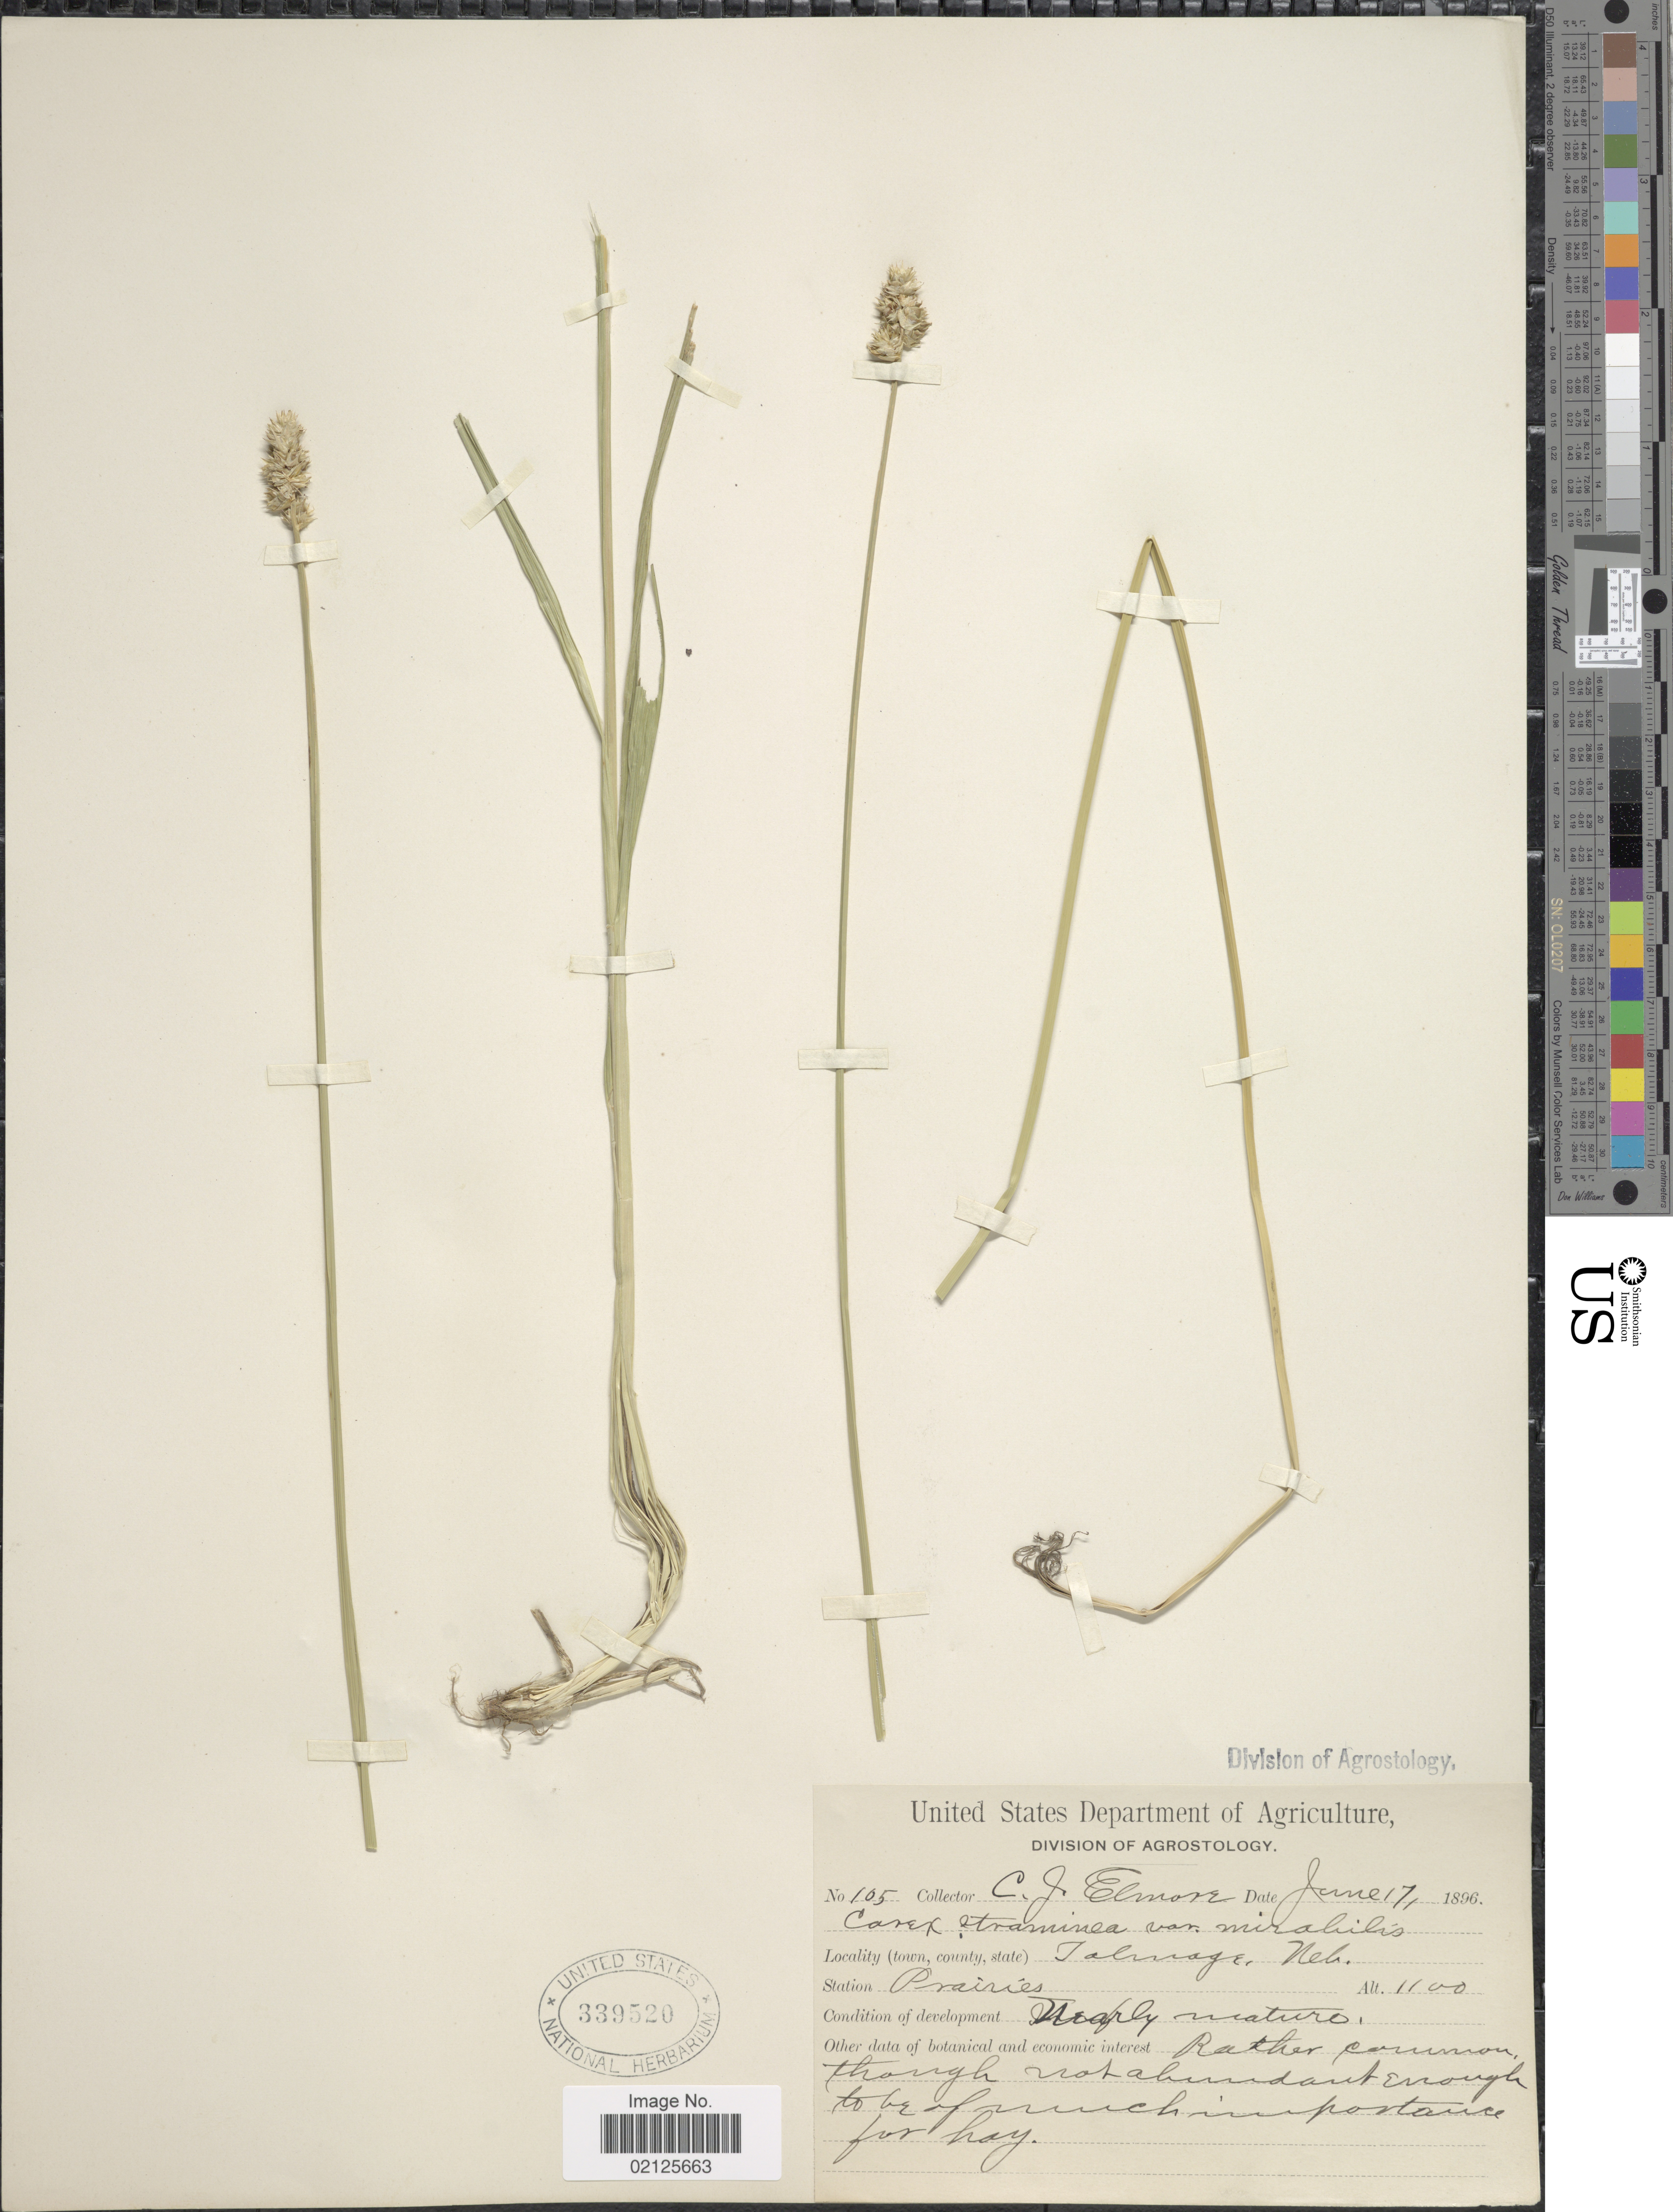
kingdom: Plantae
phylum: Tracheophyta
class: Liliopsida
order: Poales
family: Cyperaceae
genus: Carex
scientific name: Carex muehlenbergii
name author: Willd.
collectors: C. Elmore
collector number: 105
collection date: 1896-06-17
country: United States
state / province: Nebraska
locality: Talmage, Station Prairies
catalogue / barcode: US 339520